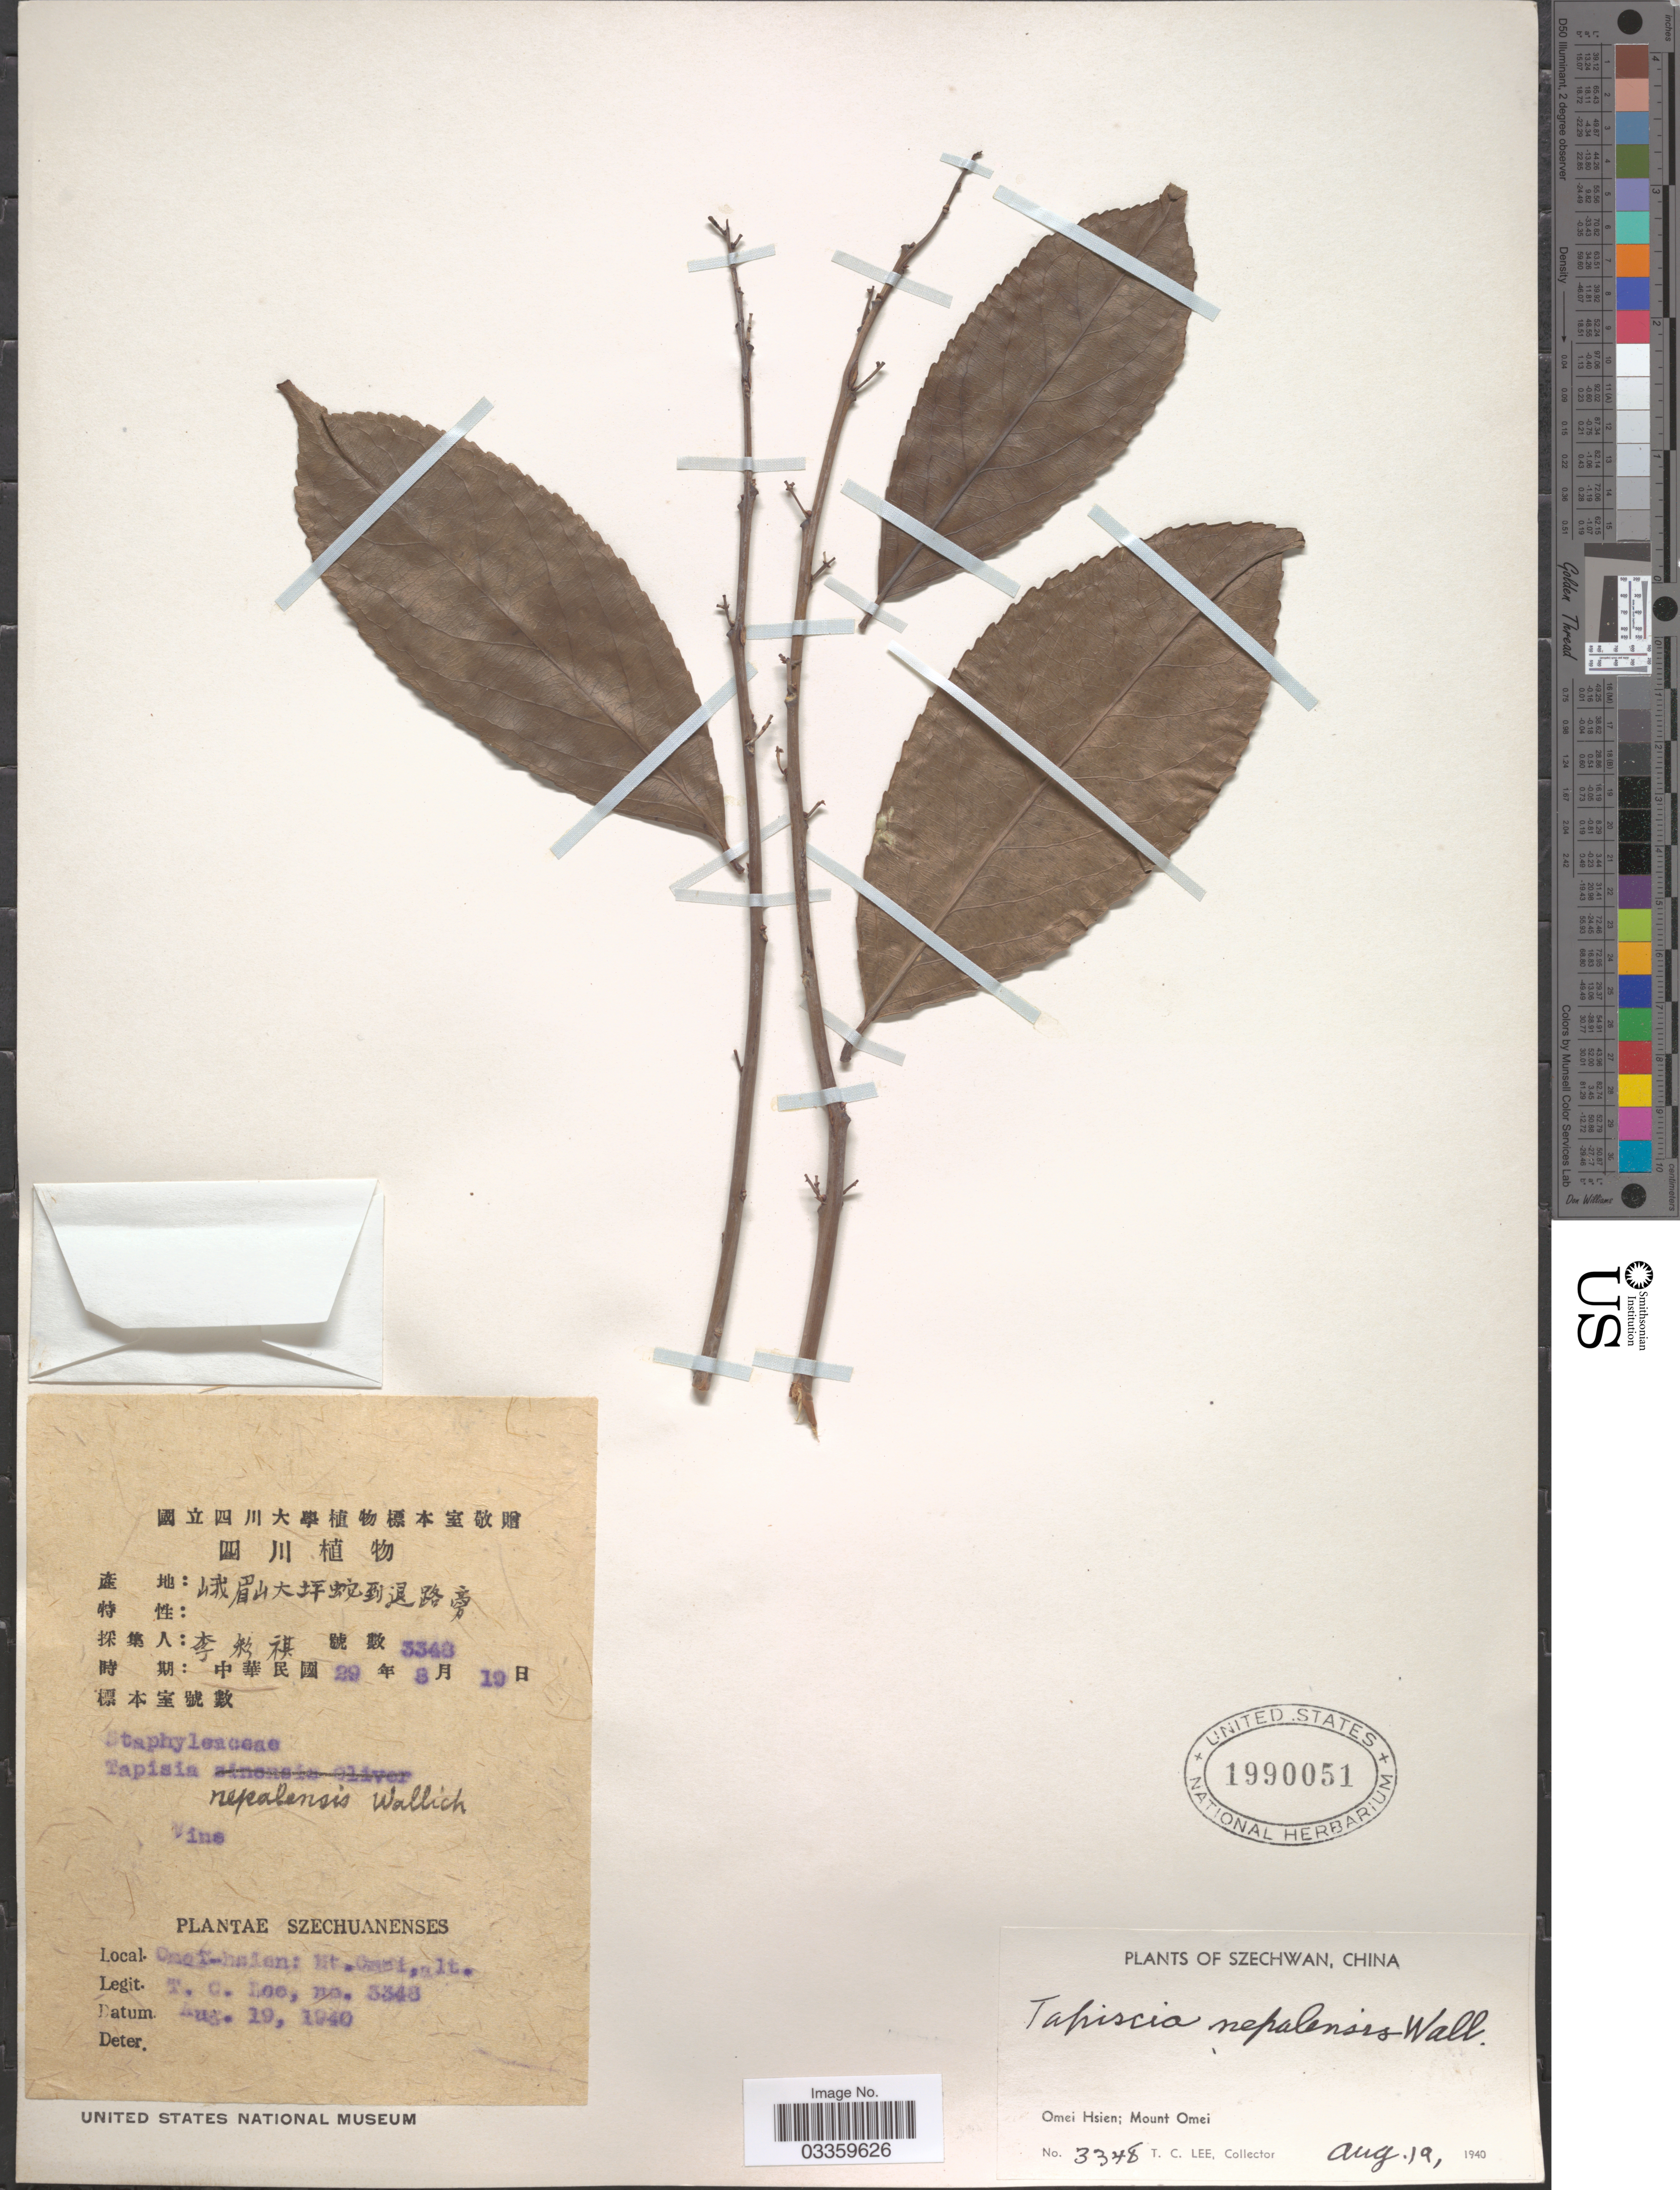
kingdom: Plantae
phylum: Tracheophyta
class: Magnoliopsida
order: Huerteales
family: Tapisciaceae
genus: Tapiscia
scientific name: Tapiscia sinensis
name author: Oliv.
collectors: T. Lee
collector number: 3348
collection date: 1940-08-19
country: China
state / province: Sichuan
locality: Szechwan, Omei Hsien; Mount Omei.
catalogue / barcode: US 1990051